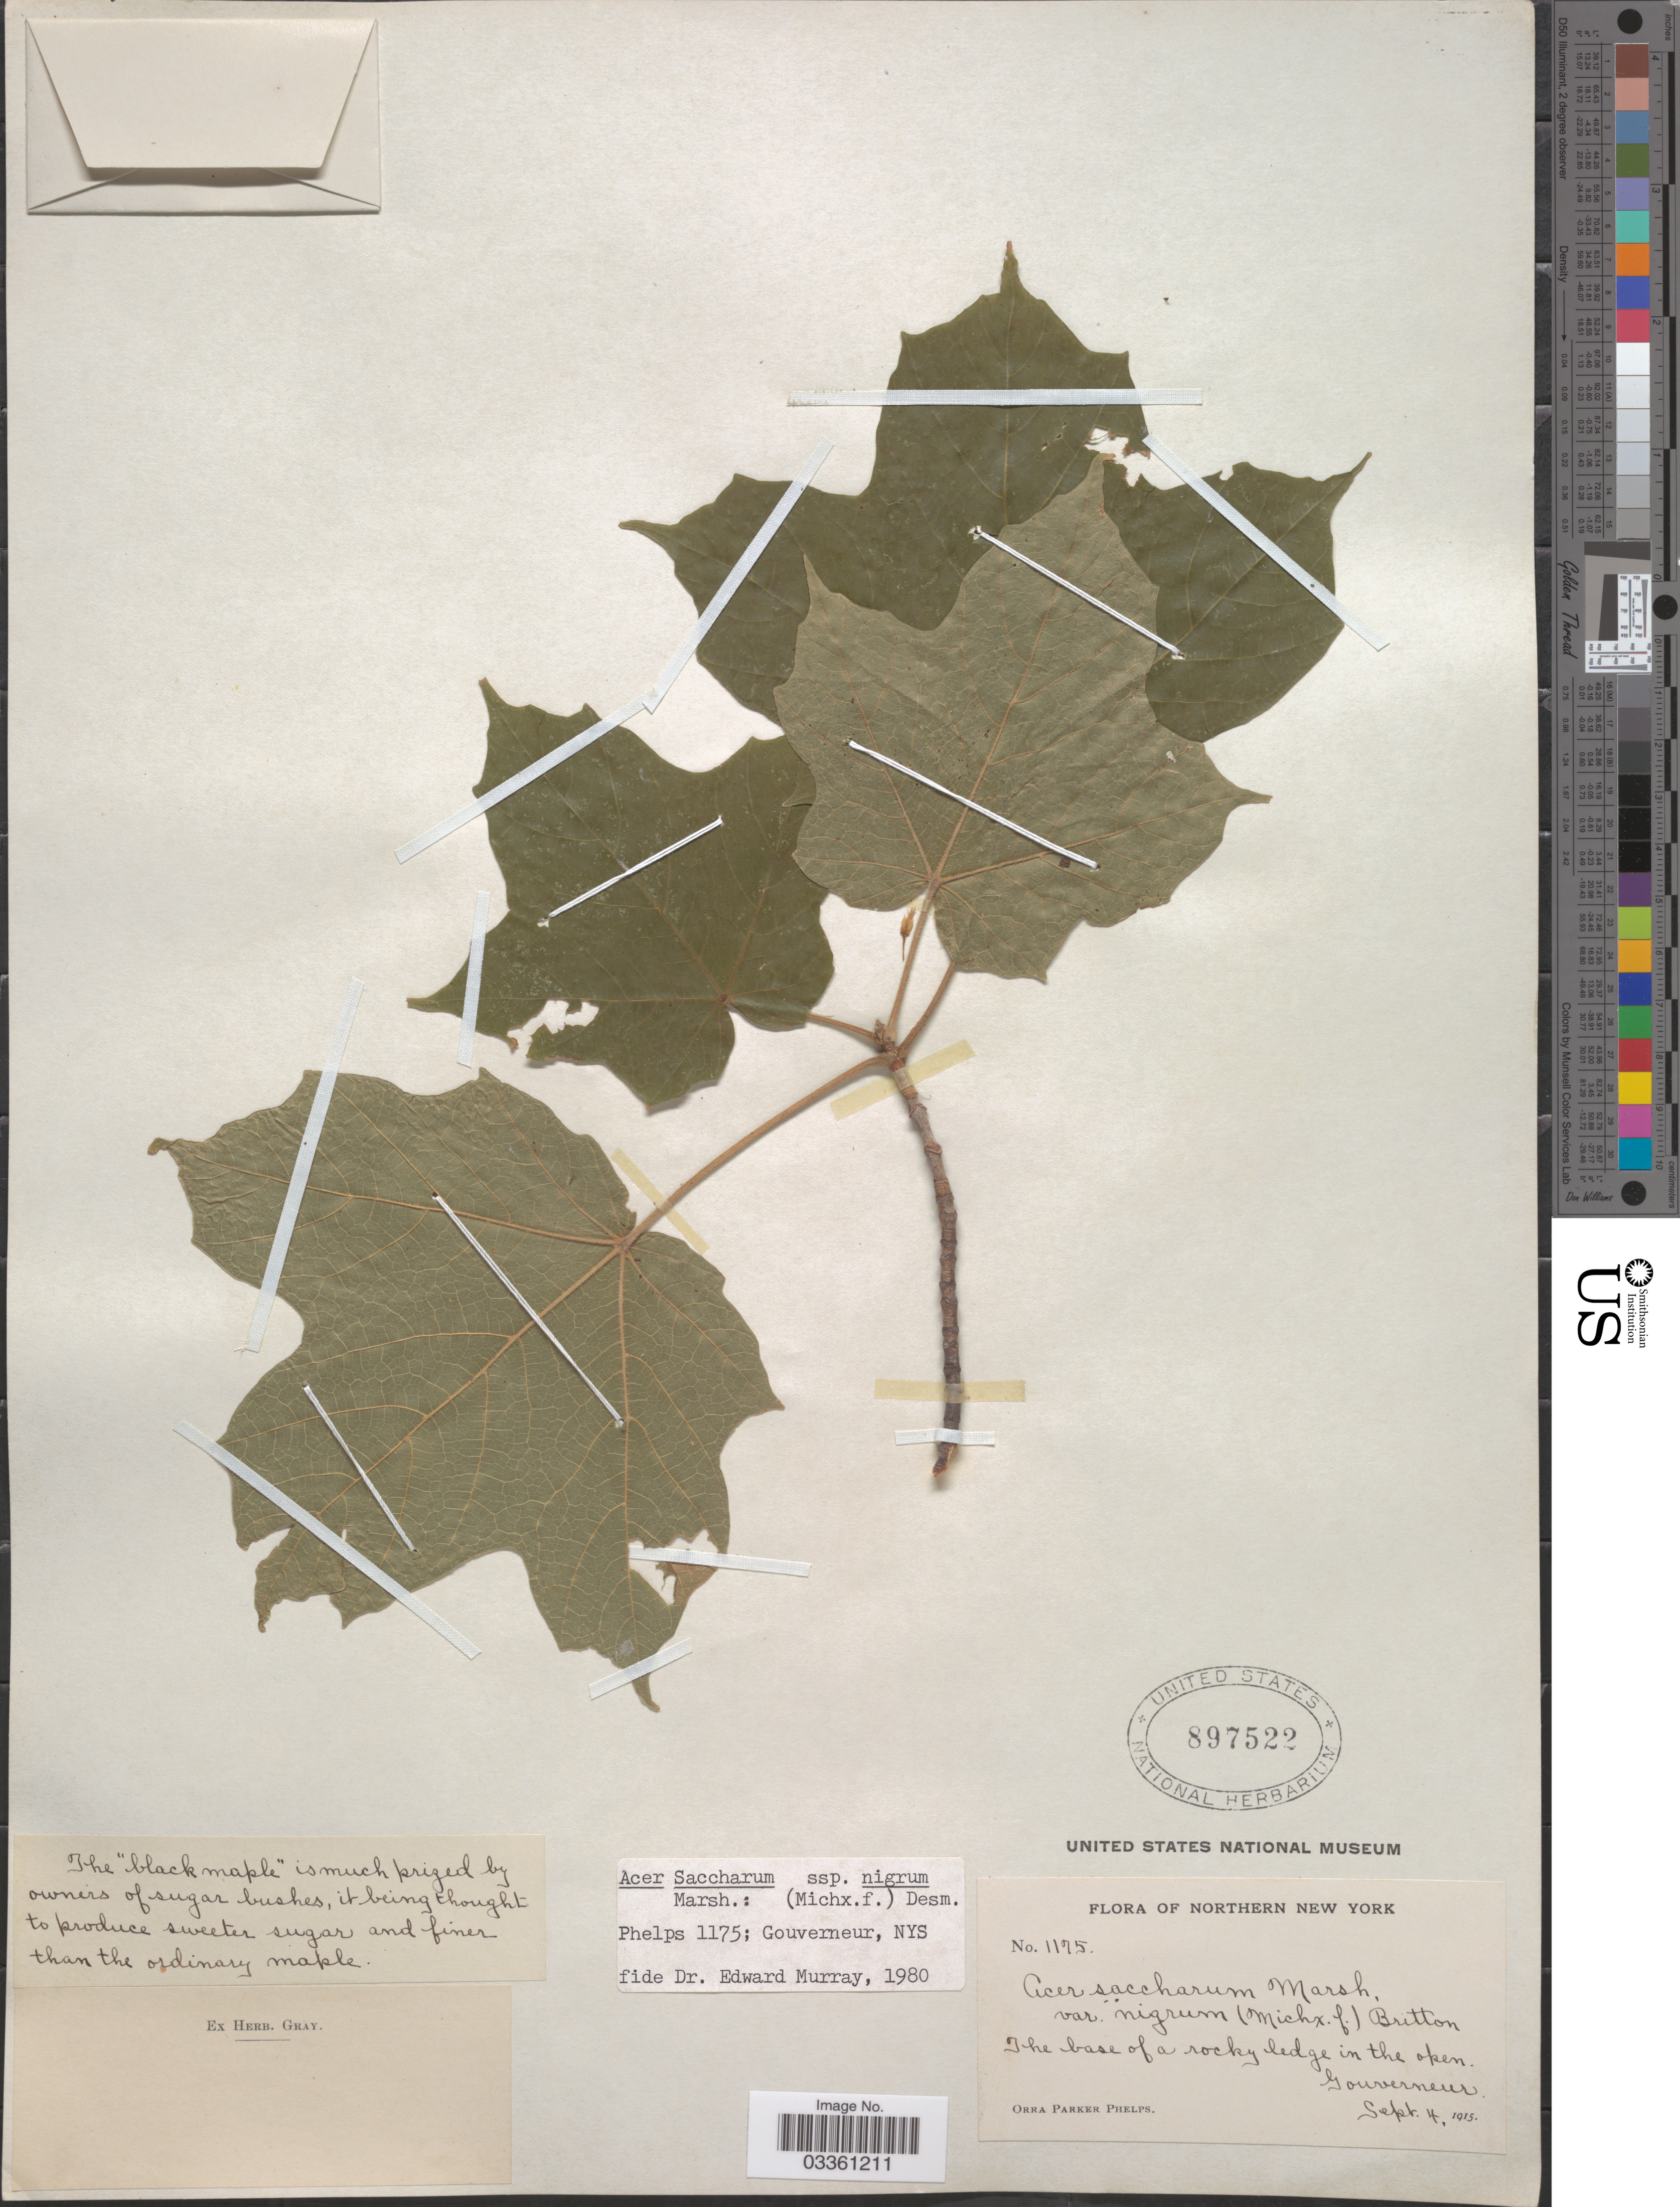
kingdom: Plantae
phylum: Tracheophyta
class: Magnoliopsida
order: Sapindales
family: Sapindaceae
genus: Acer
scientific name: Acer saccharum subsp. nigrum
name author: (F. Michx.) Desmarais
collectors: O. P. Phelps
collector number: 1175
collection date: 1915-09-04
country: United States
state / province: New York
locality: Northern New York. Gouverneur.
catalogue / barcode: US 897522